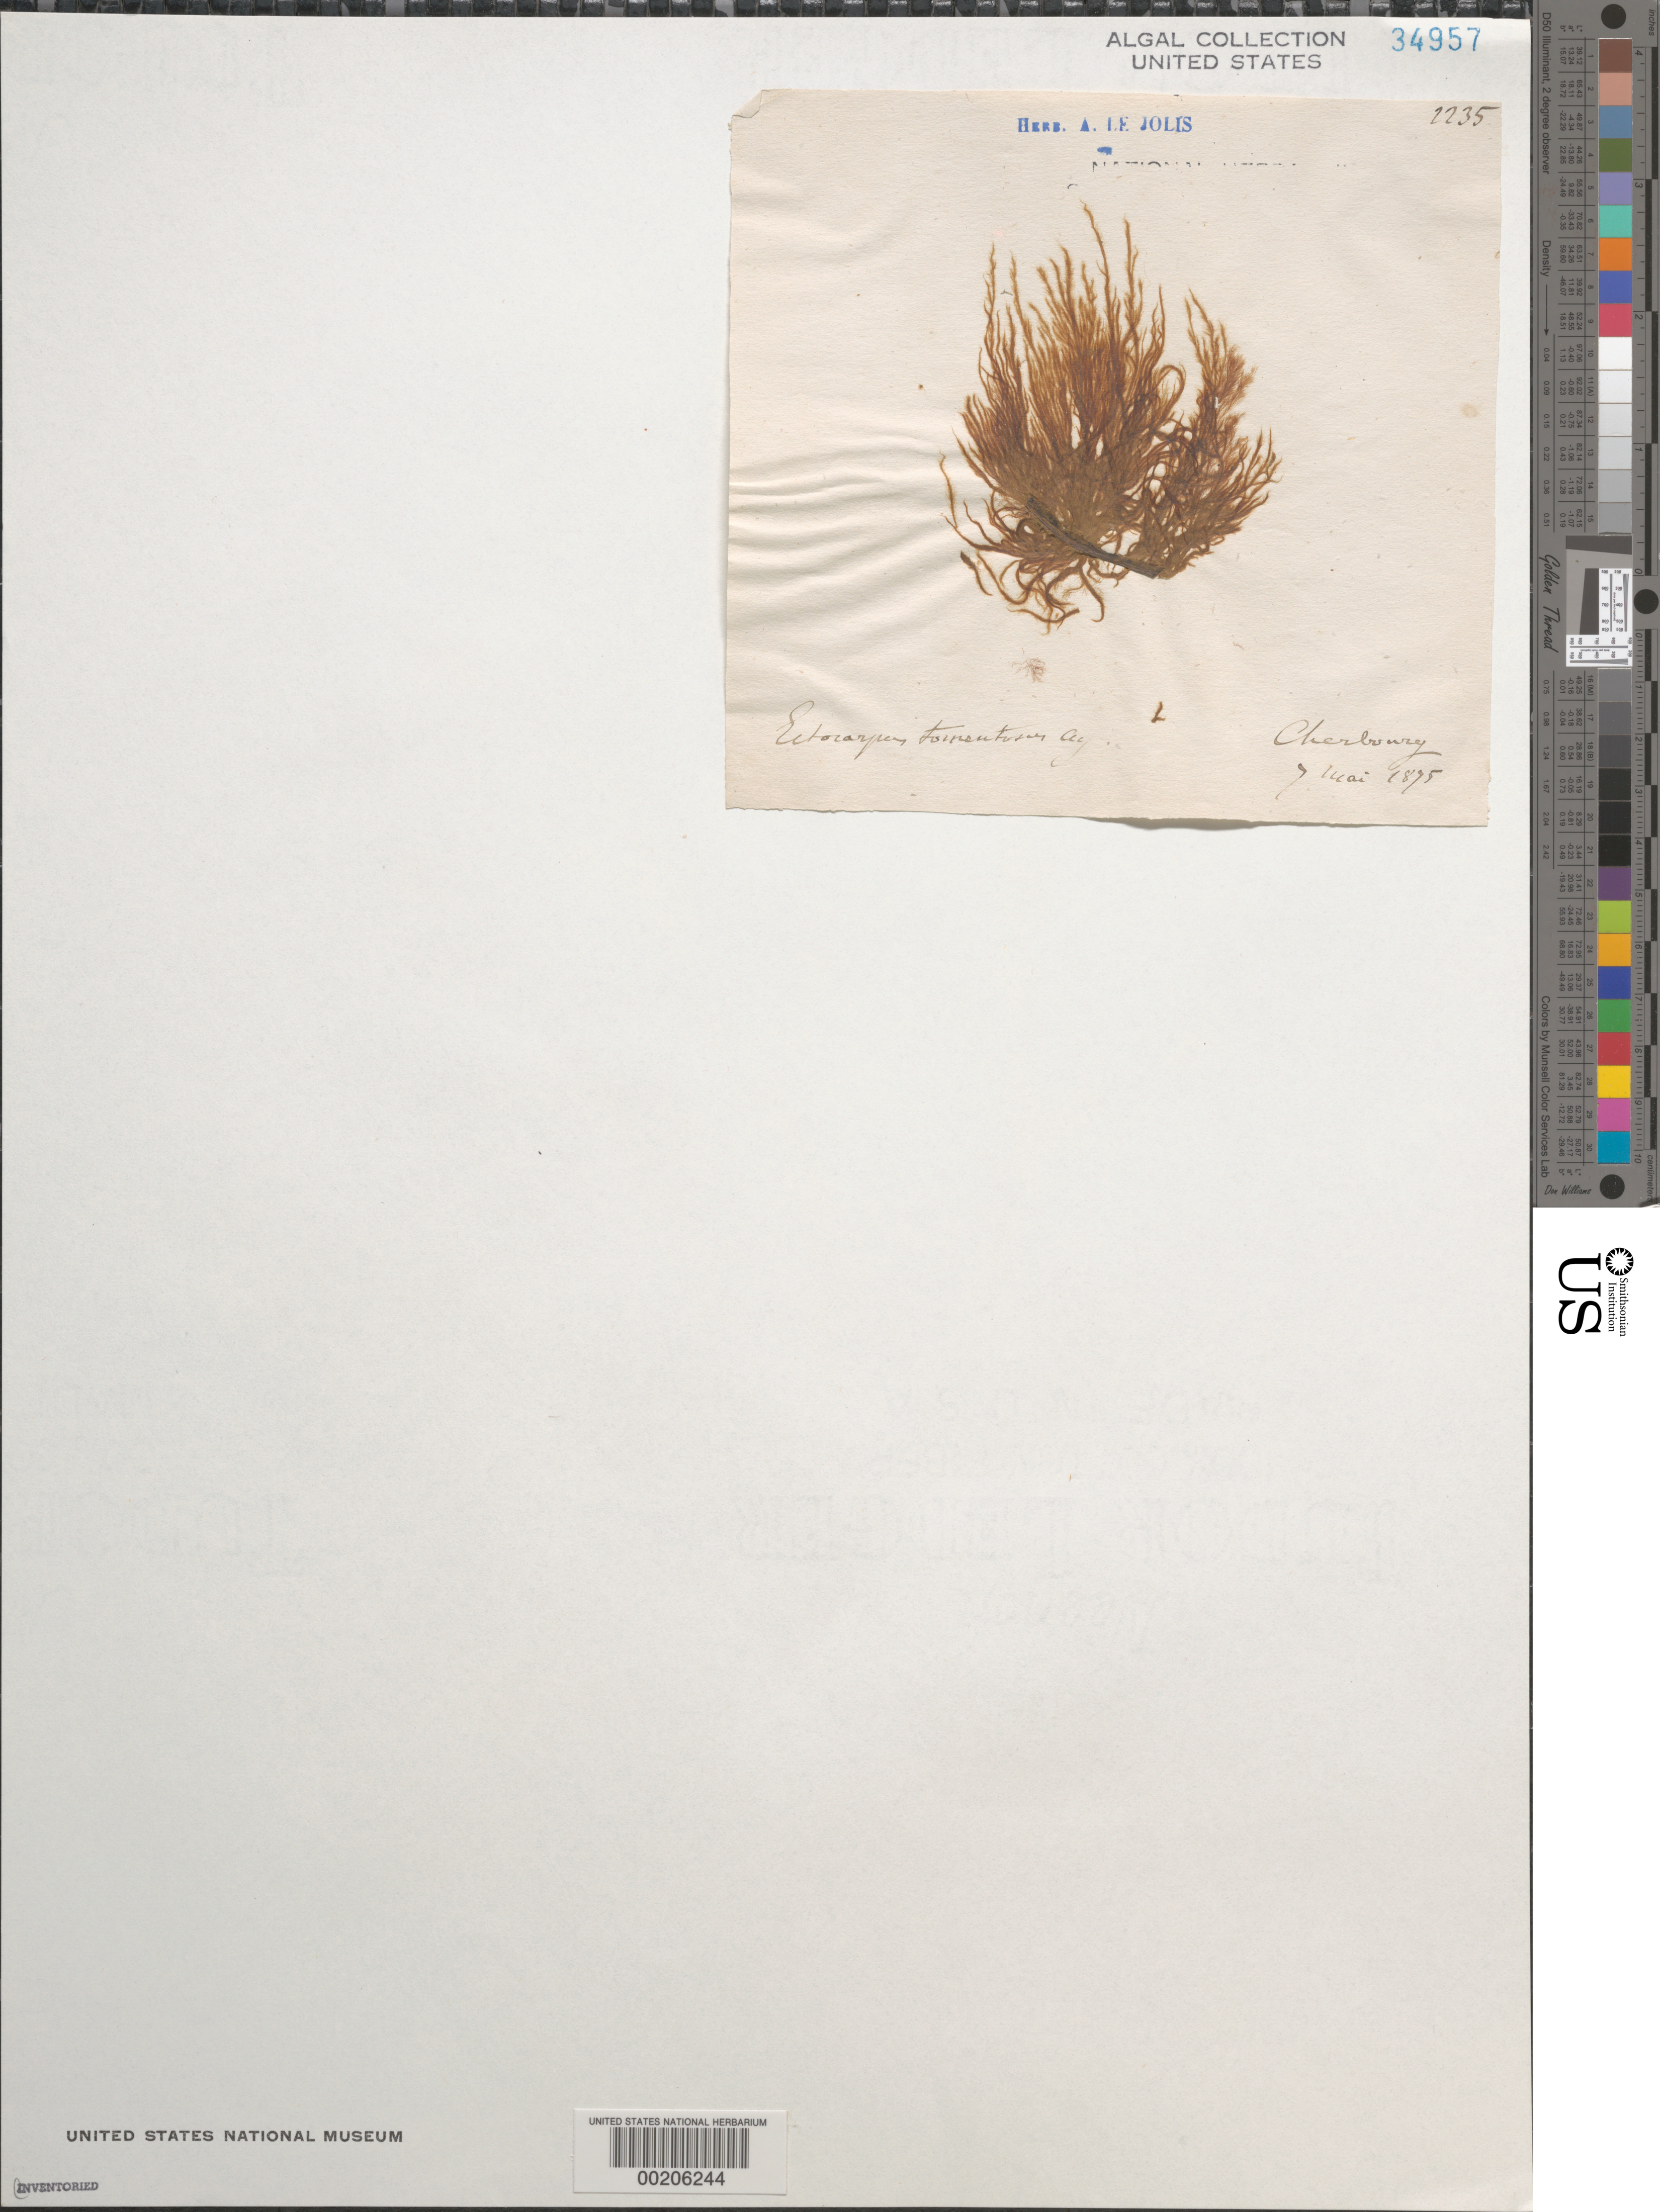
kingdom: Chromista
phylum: Ochrophyta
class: Phaeophyceae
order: Ectocarpales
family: Ectocarpaceae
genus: Spongonema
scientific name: Spongonema tomentosum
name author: (Huds.) Kütz.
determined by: Algae name updating Project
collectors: Le Jolis, A. F. (herbarium)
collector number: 2235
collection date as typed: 07 May 1875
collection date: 1875-05-07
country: France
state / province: Normandie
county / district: Manche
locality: Cherbourg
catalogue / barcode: US 34957